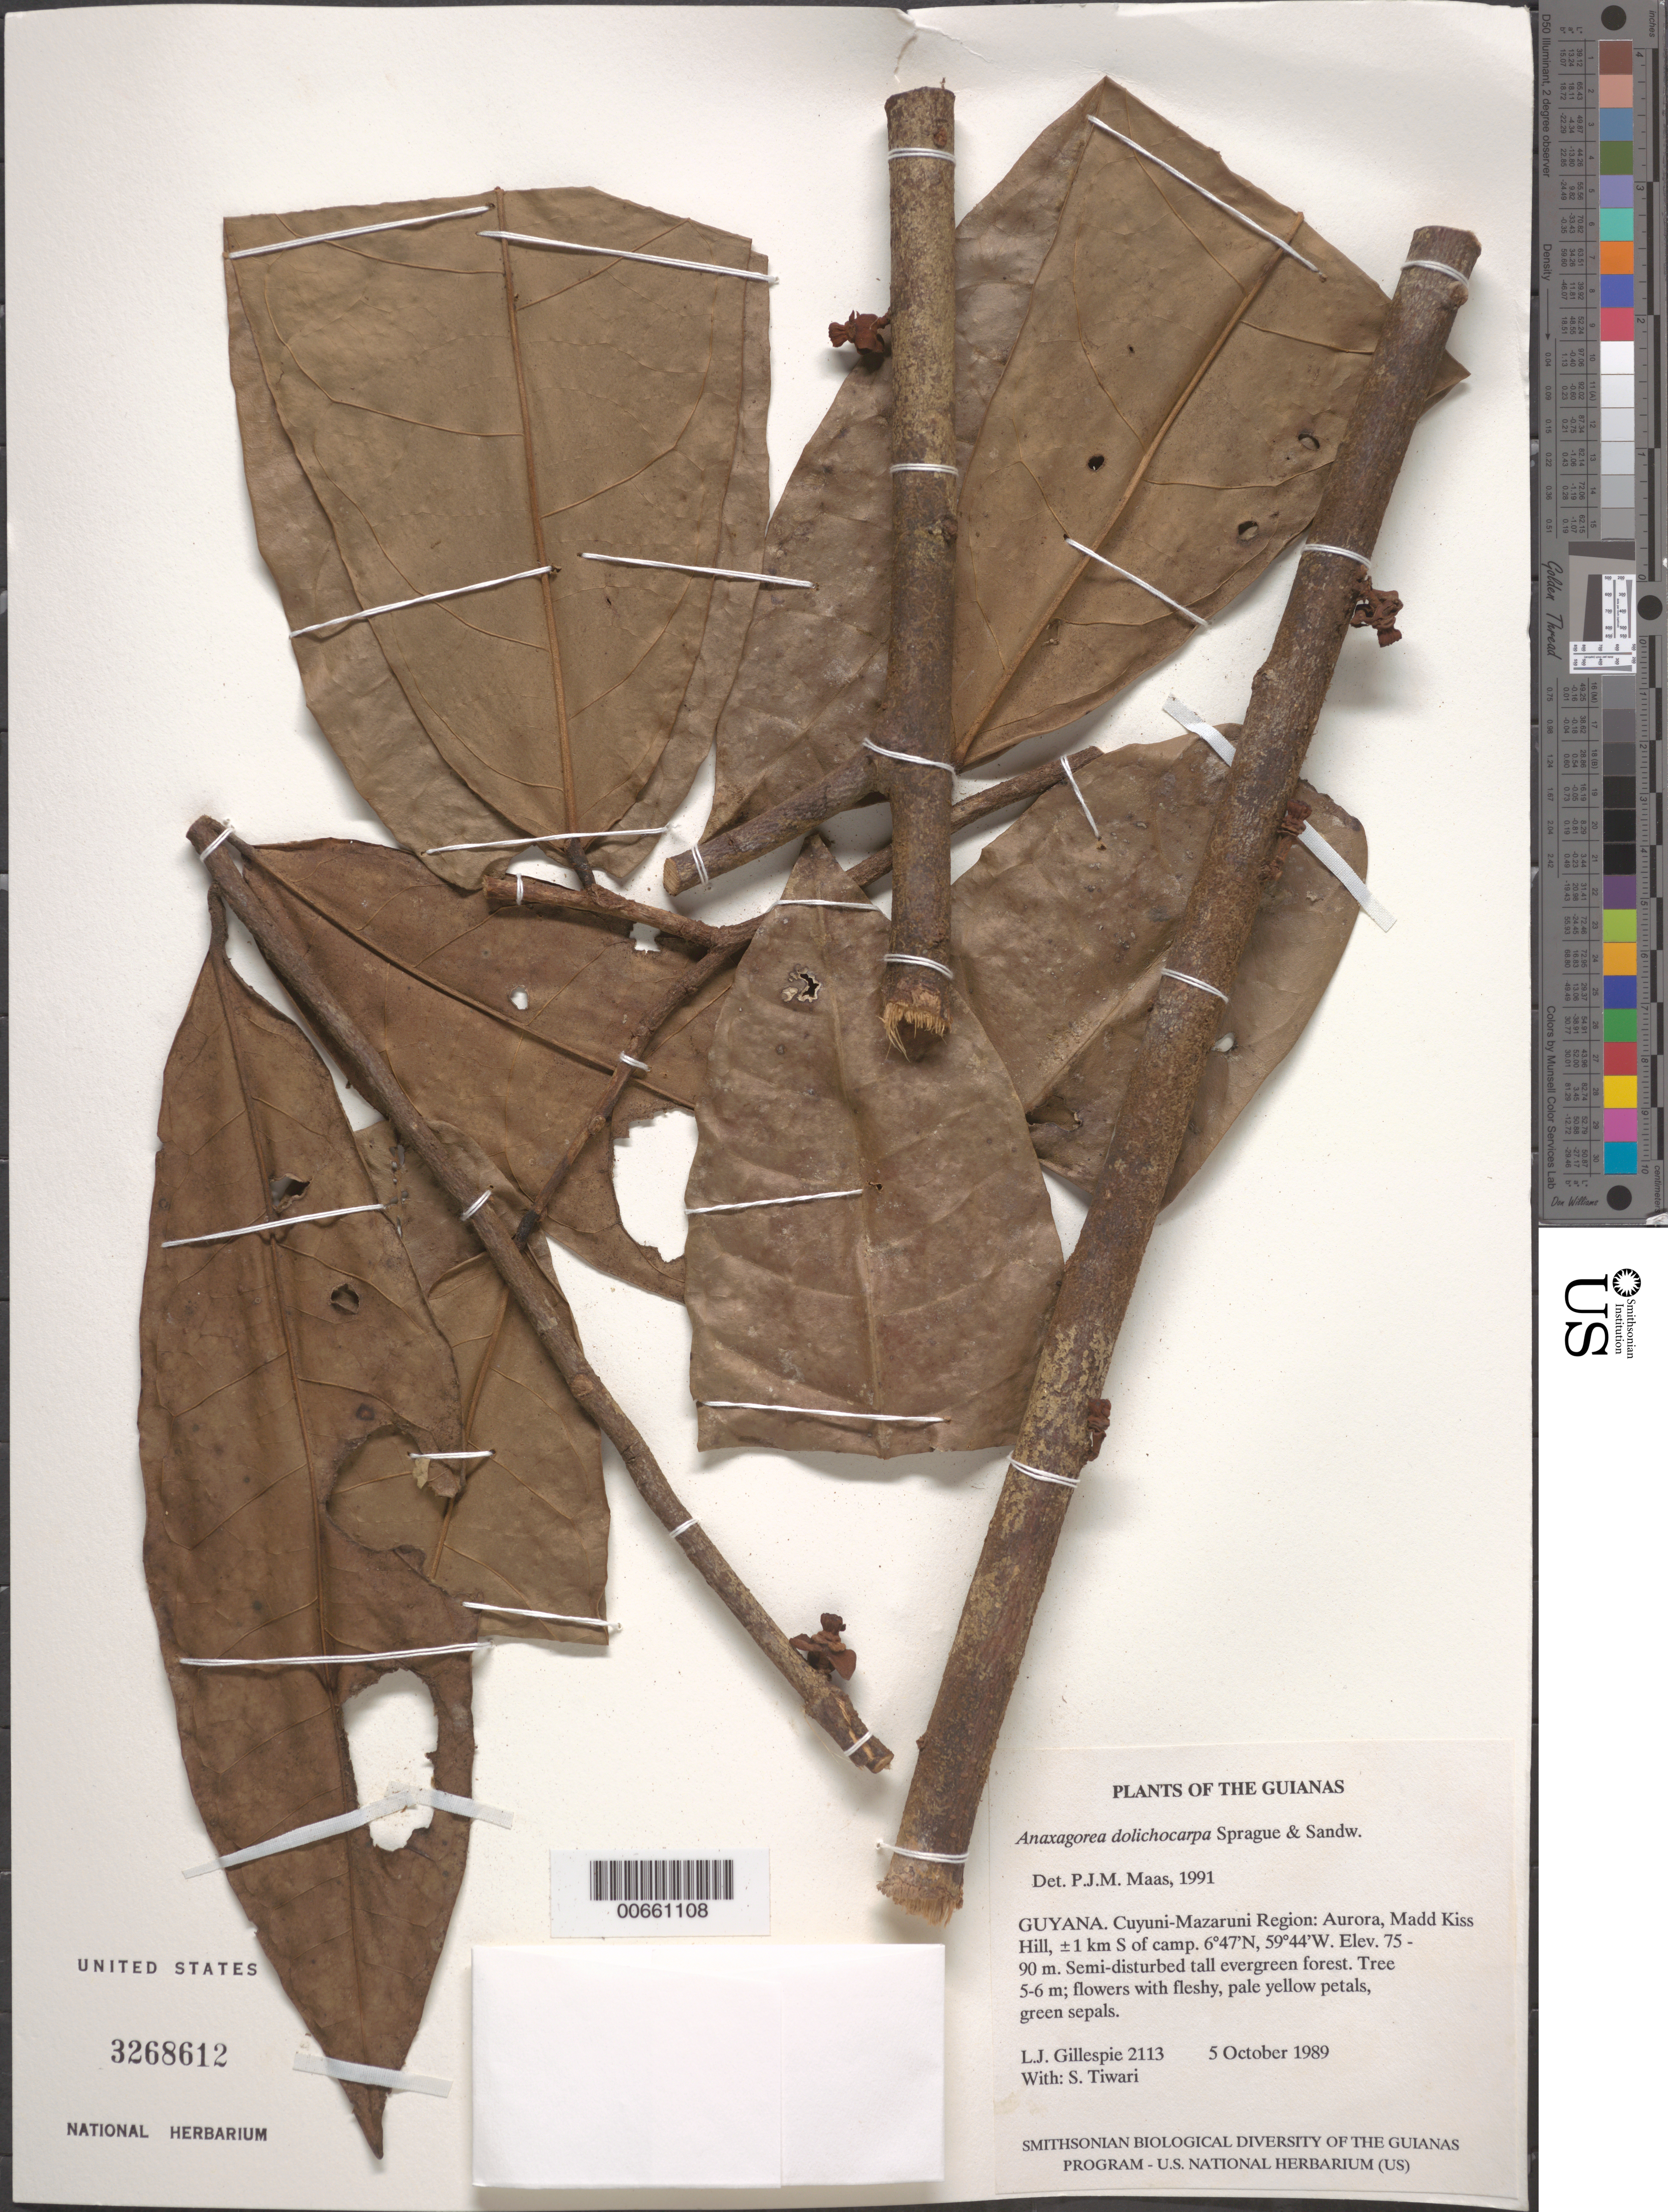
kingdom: Plantae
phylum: Tracheophyta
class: Magnoliopsida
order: Magnoliales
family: Annonaceae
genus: Anaxagorea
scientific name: Anaxagorea dolichocarpa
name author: Sprague & Sandwith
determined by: Maas, Paul J. M.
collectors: L. J. Gillespie & S. Tiwari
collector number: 2113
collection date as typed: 5 October 1989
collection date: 1989-10-05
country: Guyana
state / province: Cuyuni-Mazaruni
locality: Aurora, Madd Kiss Hill, ±1 km S of camp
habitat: Semi-disturbed tall evergreen forest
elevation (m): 75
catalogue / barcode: US 3268612